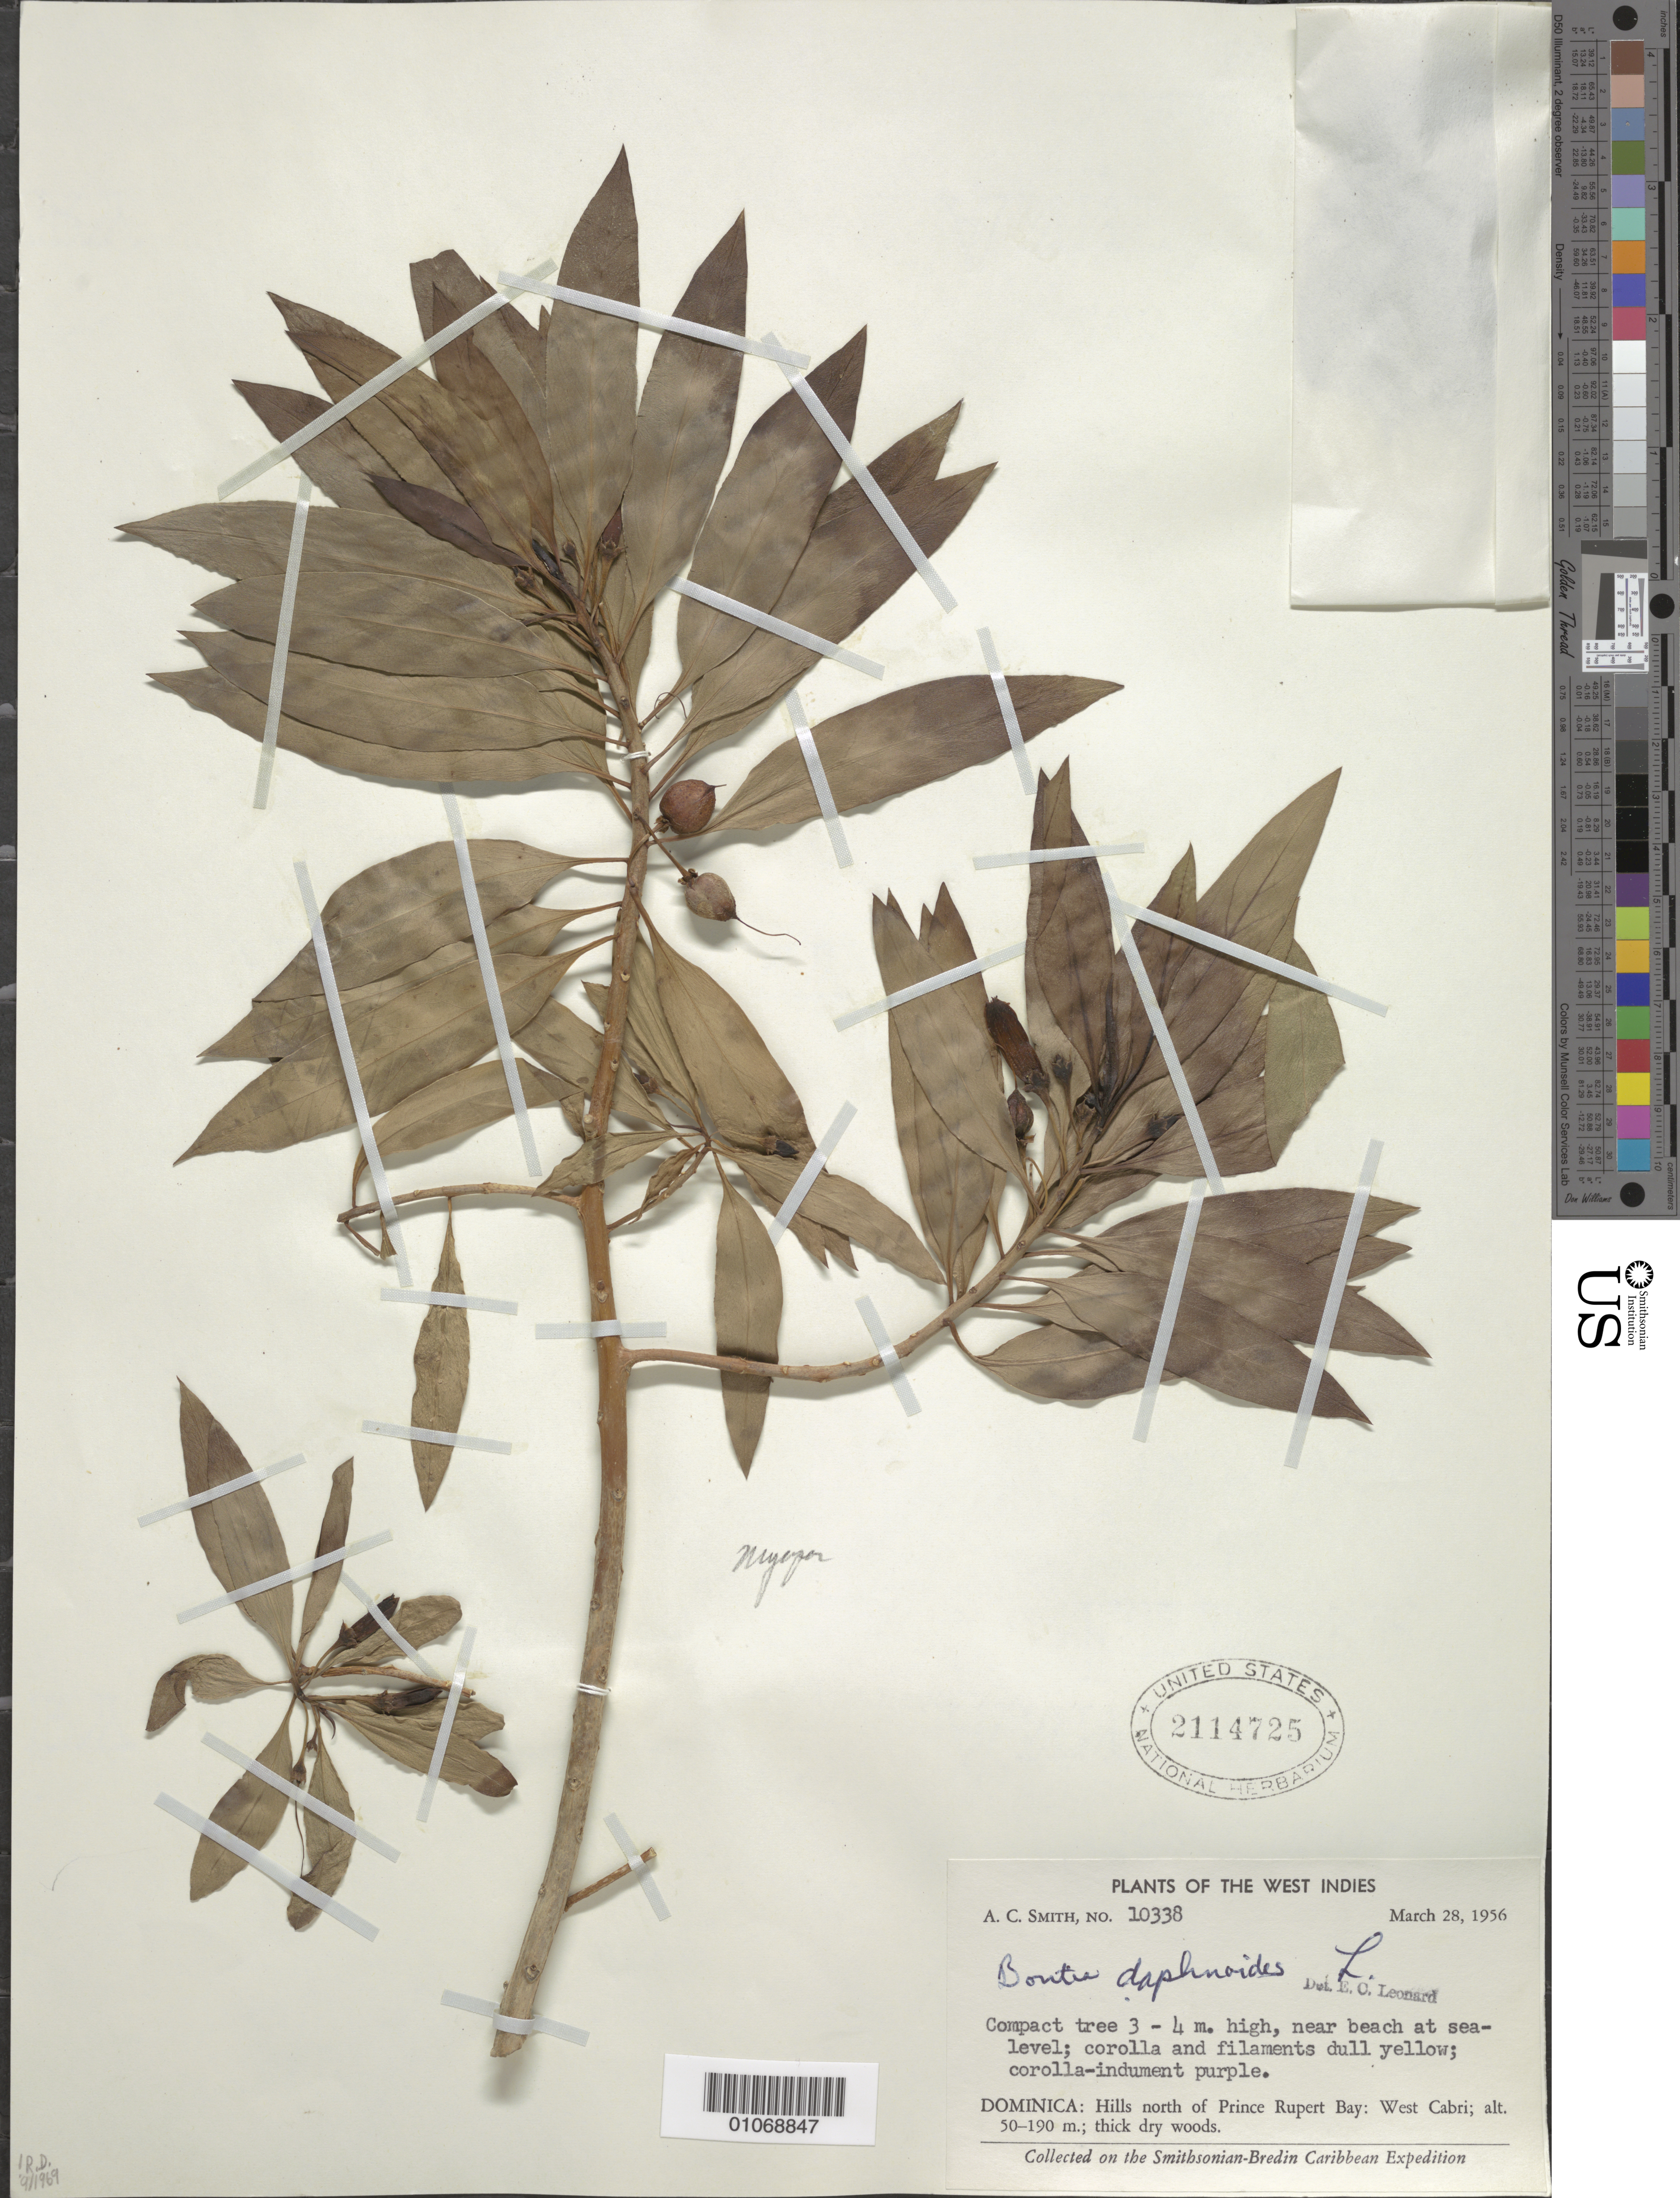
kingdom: Plantae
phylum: Tracheophyta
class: Magnoliopsida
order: Lamiales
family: Scrophulariaceae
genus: Bontia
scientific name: Bontia daphnoides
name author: L.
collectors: A. C. Smith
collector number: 10338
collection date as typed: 28 Mar 1956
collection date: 1956-03-28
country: Dominica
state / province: St. John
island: Dominica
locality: Hills north of Prince Rupert Bay; West Cabrit; thick dry woods.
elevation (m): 50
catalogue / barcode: US 2114725